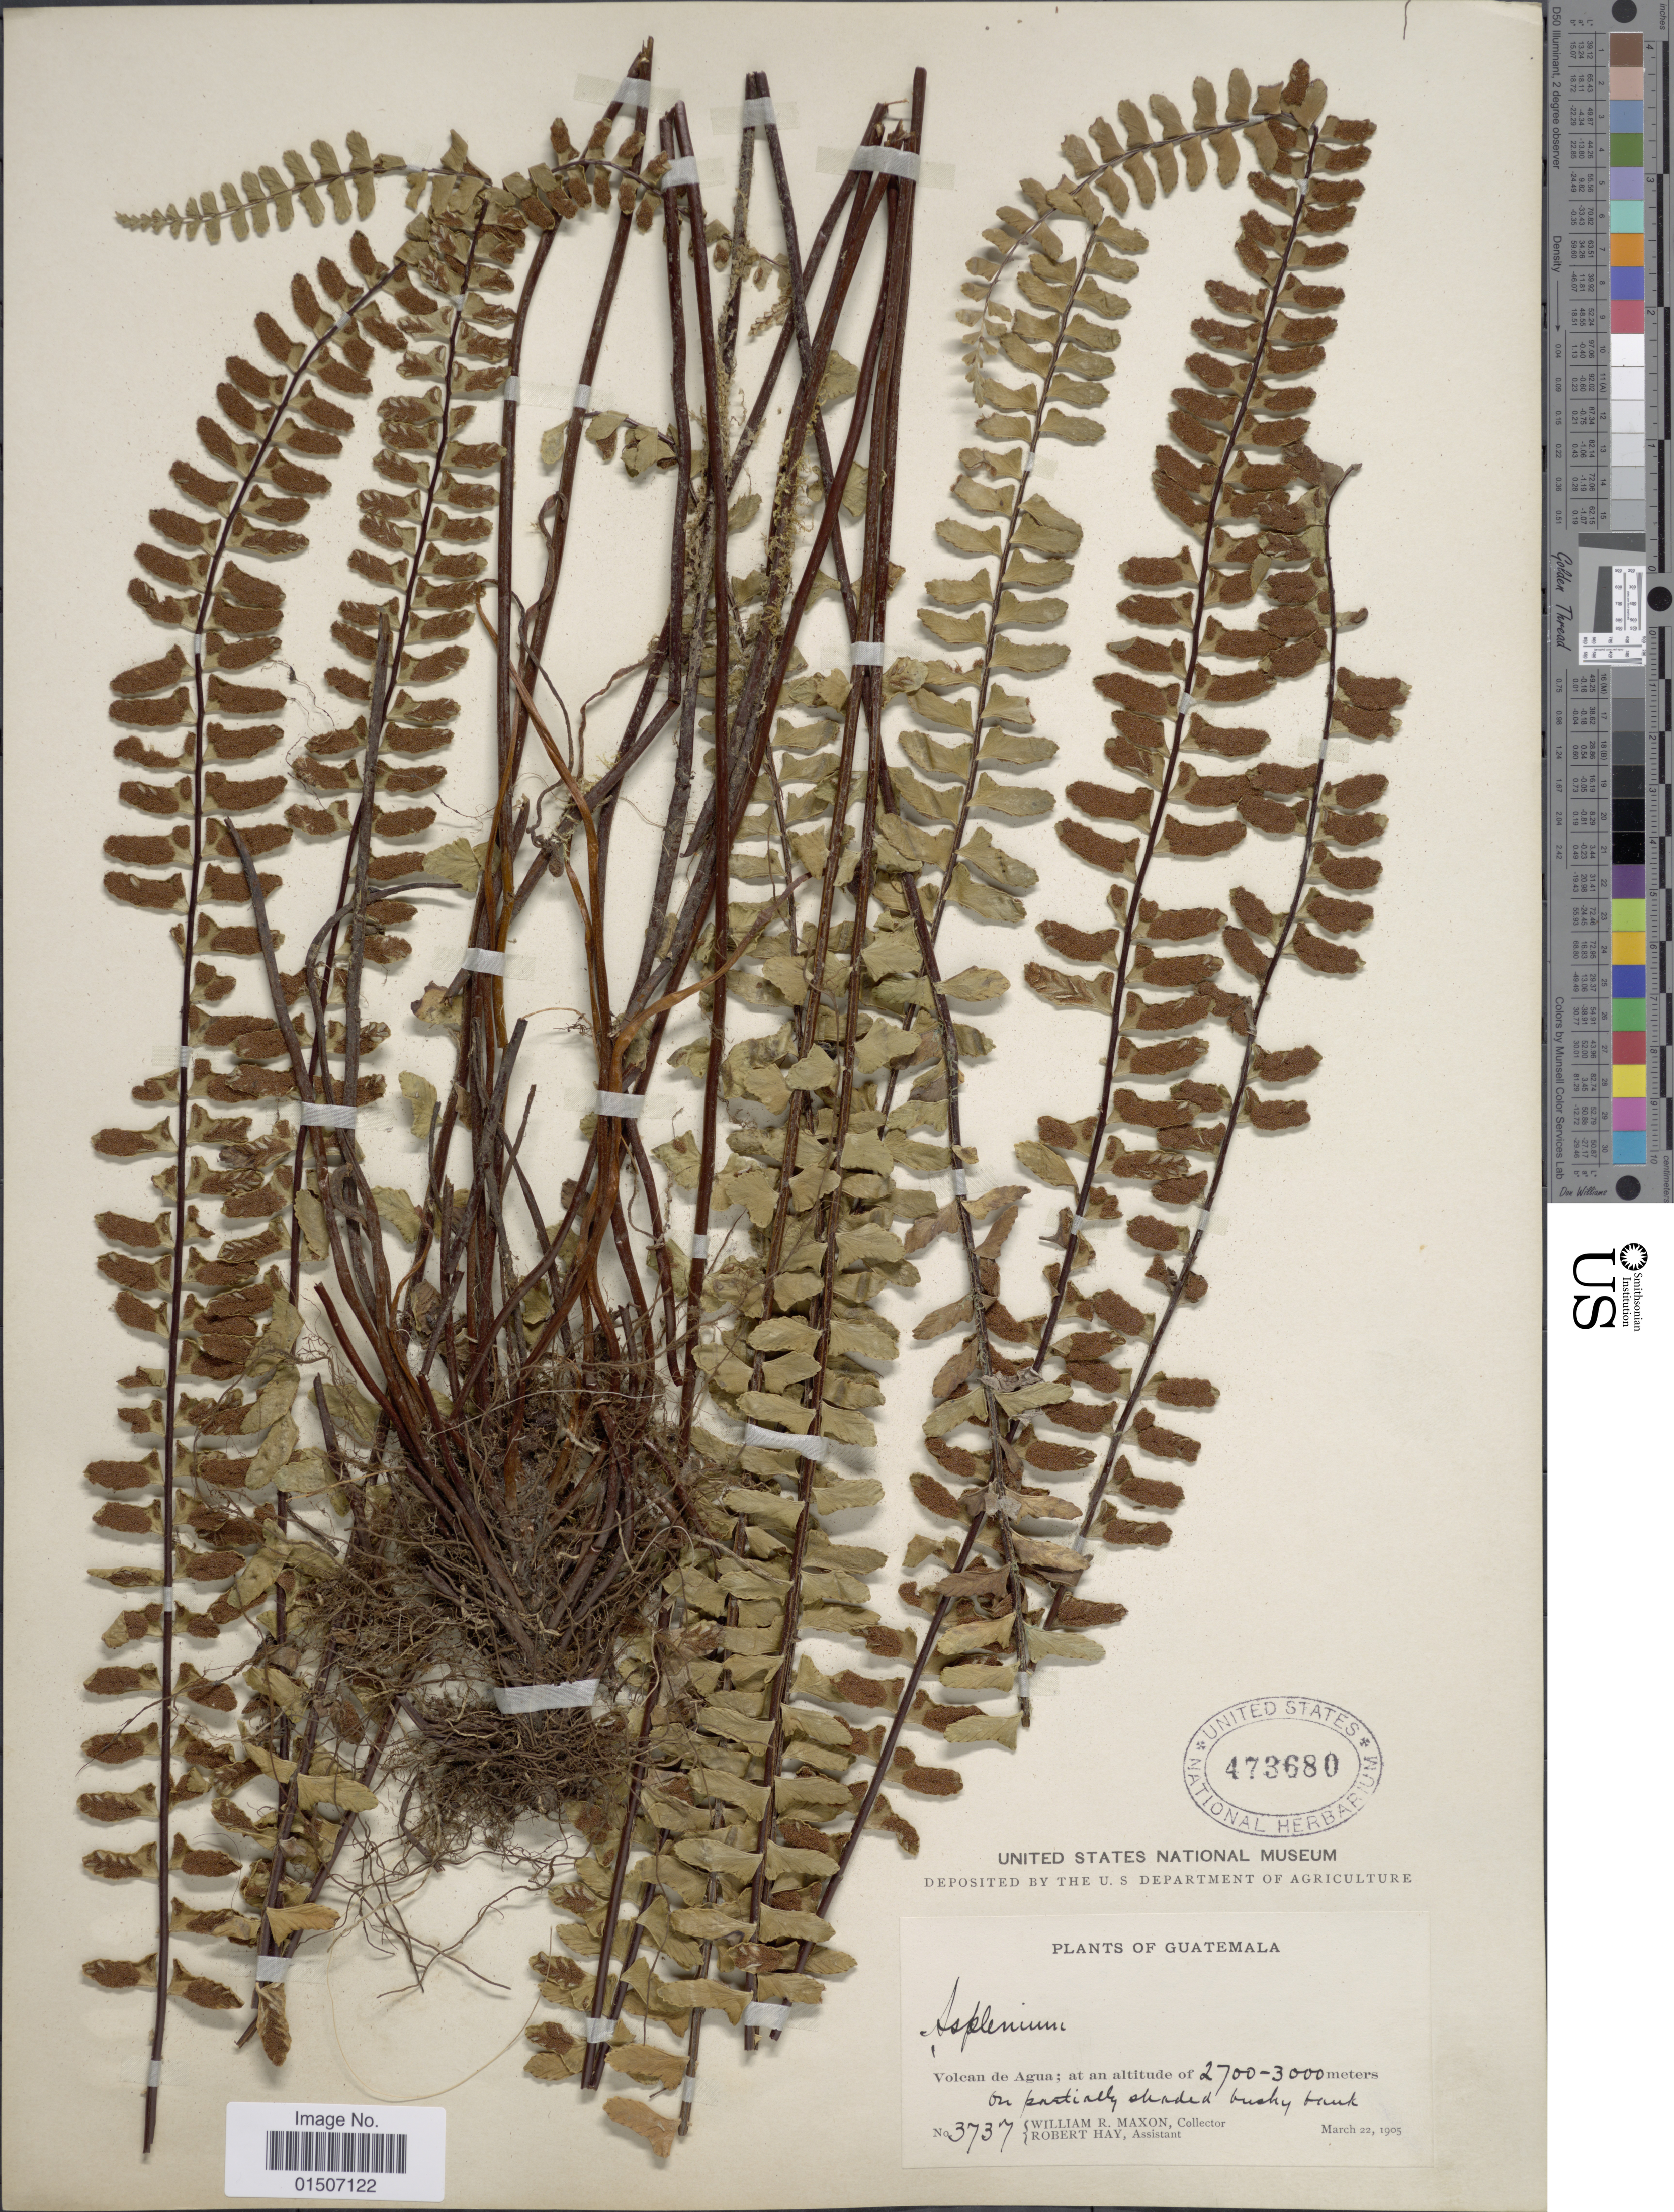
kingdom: Plantae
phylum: Tracheophyta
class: Polypodiopsida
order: Polypodiales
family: Aspleniaceae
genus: Asplenium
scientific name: Asplenium monanthes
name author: L.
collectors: W. R. Maxon & R. H. Hay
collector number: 3737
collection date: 1905-03-22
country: Guatemala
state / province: Guatemala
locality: Volcan de Agua, on partially shaded brushy bank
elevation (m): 2700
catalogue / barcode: US 473680